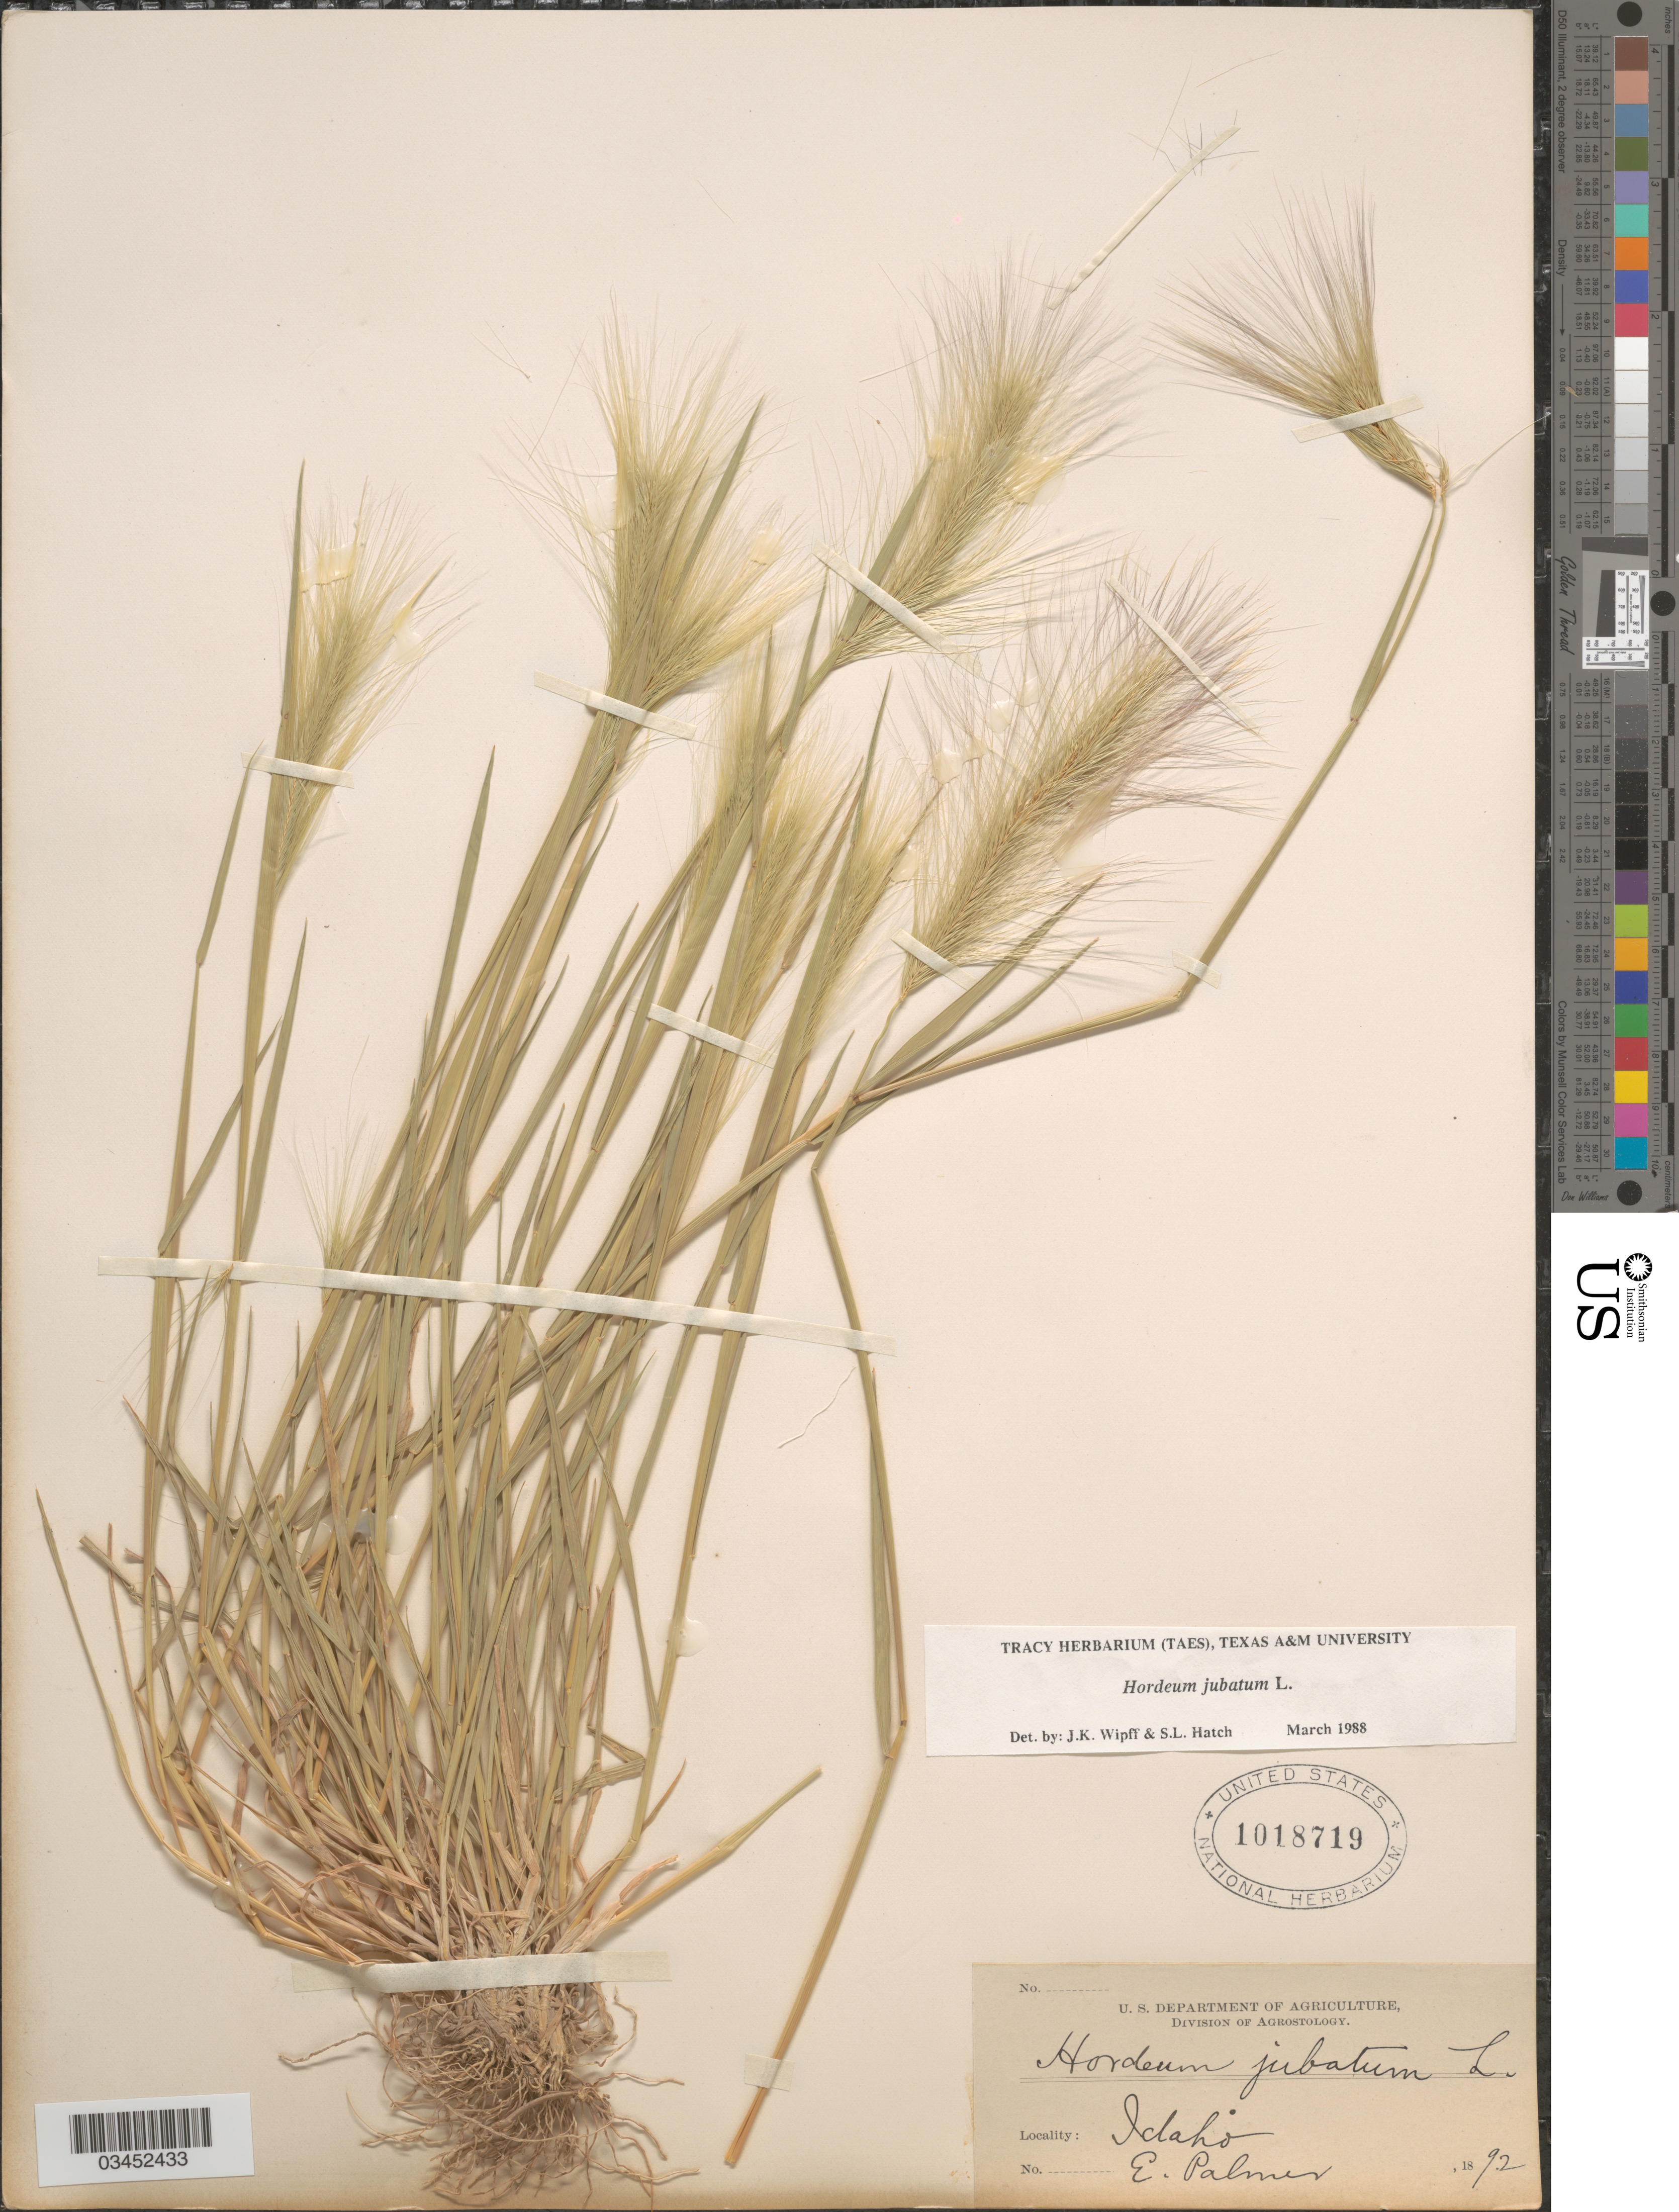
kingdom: Plantae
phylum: Tracheophyta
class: Liliopsida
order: Poales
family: Poaceae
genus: Hordeum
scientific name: Hordeum jubatum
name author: L.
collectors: E. Palmer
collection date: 1892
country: United States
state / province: Idaho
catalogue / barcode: US 1018719